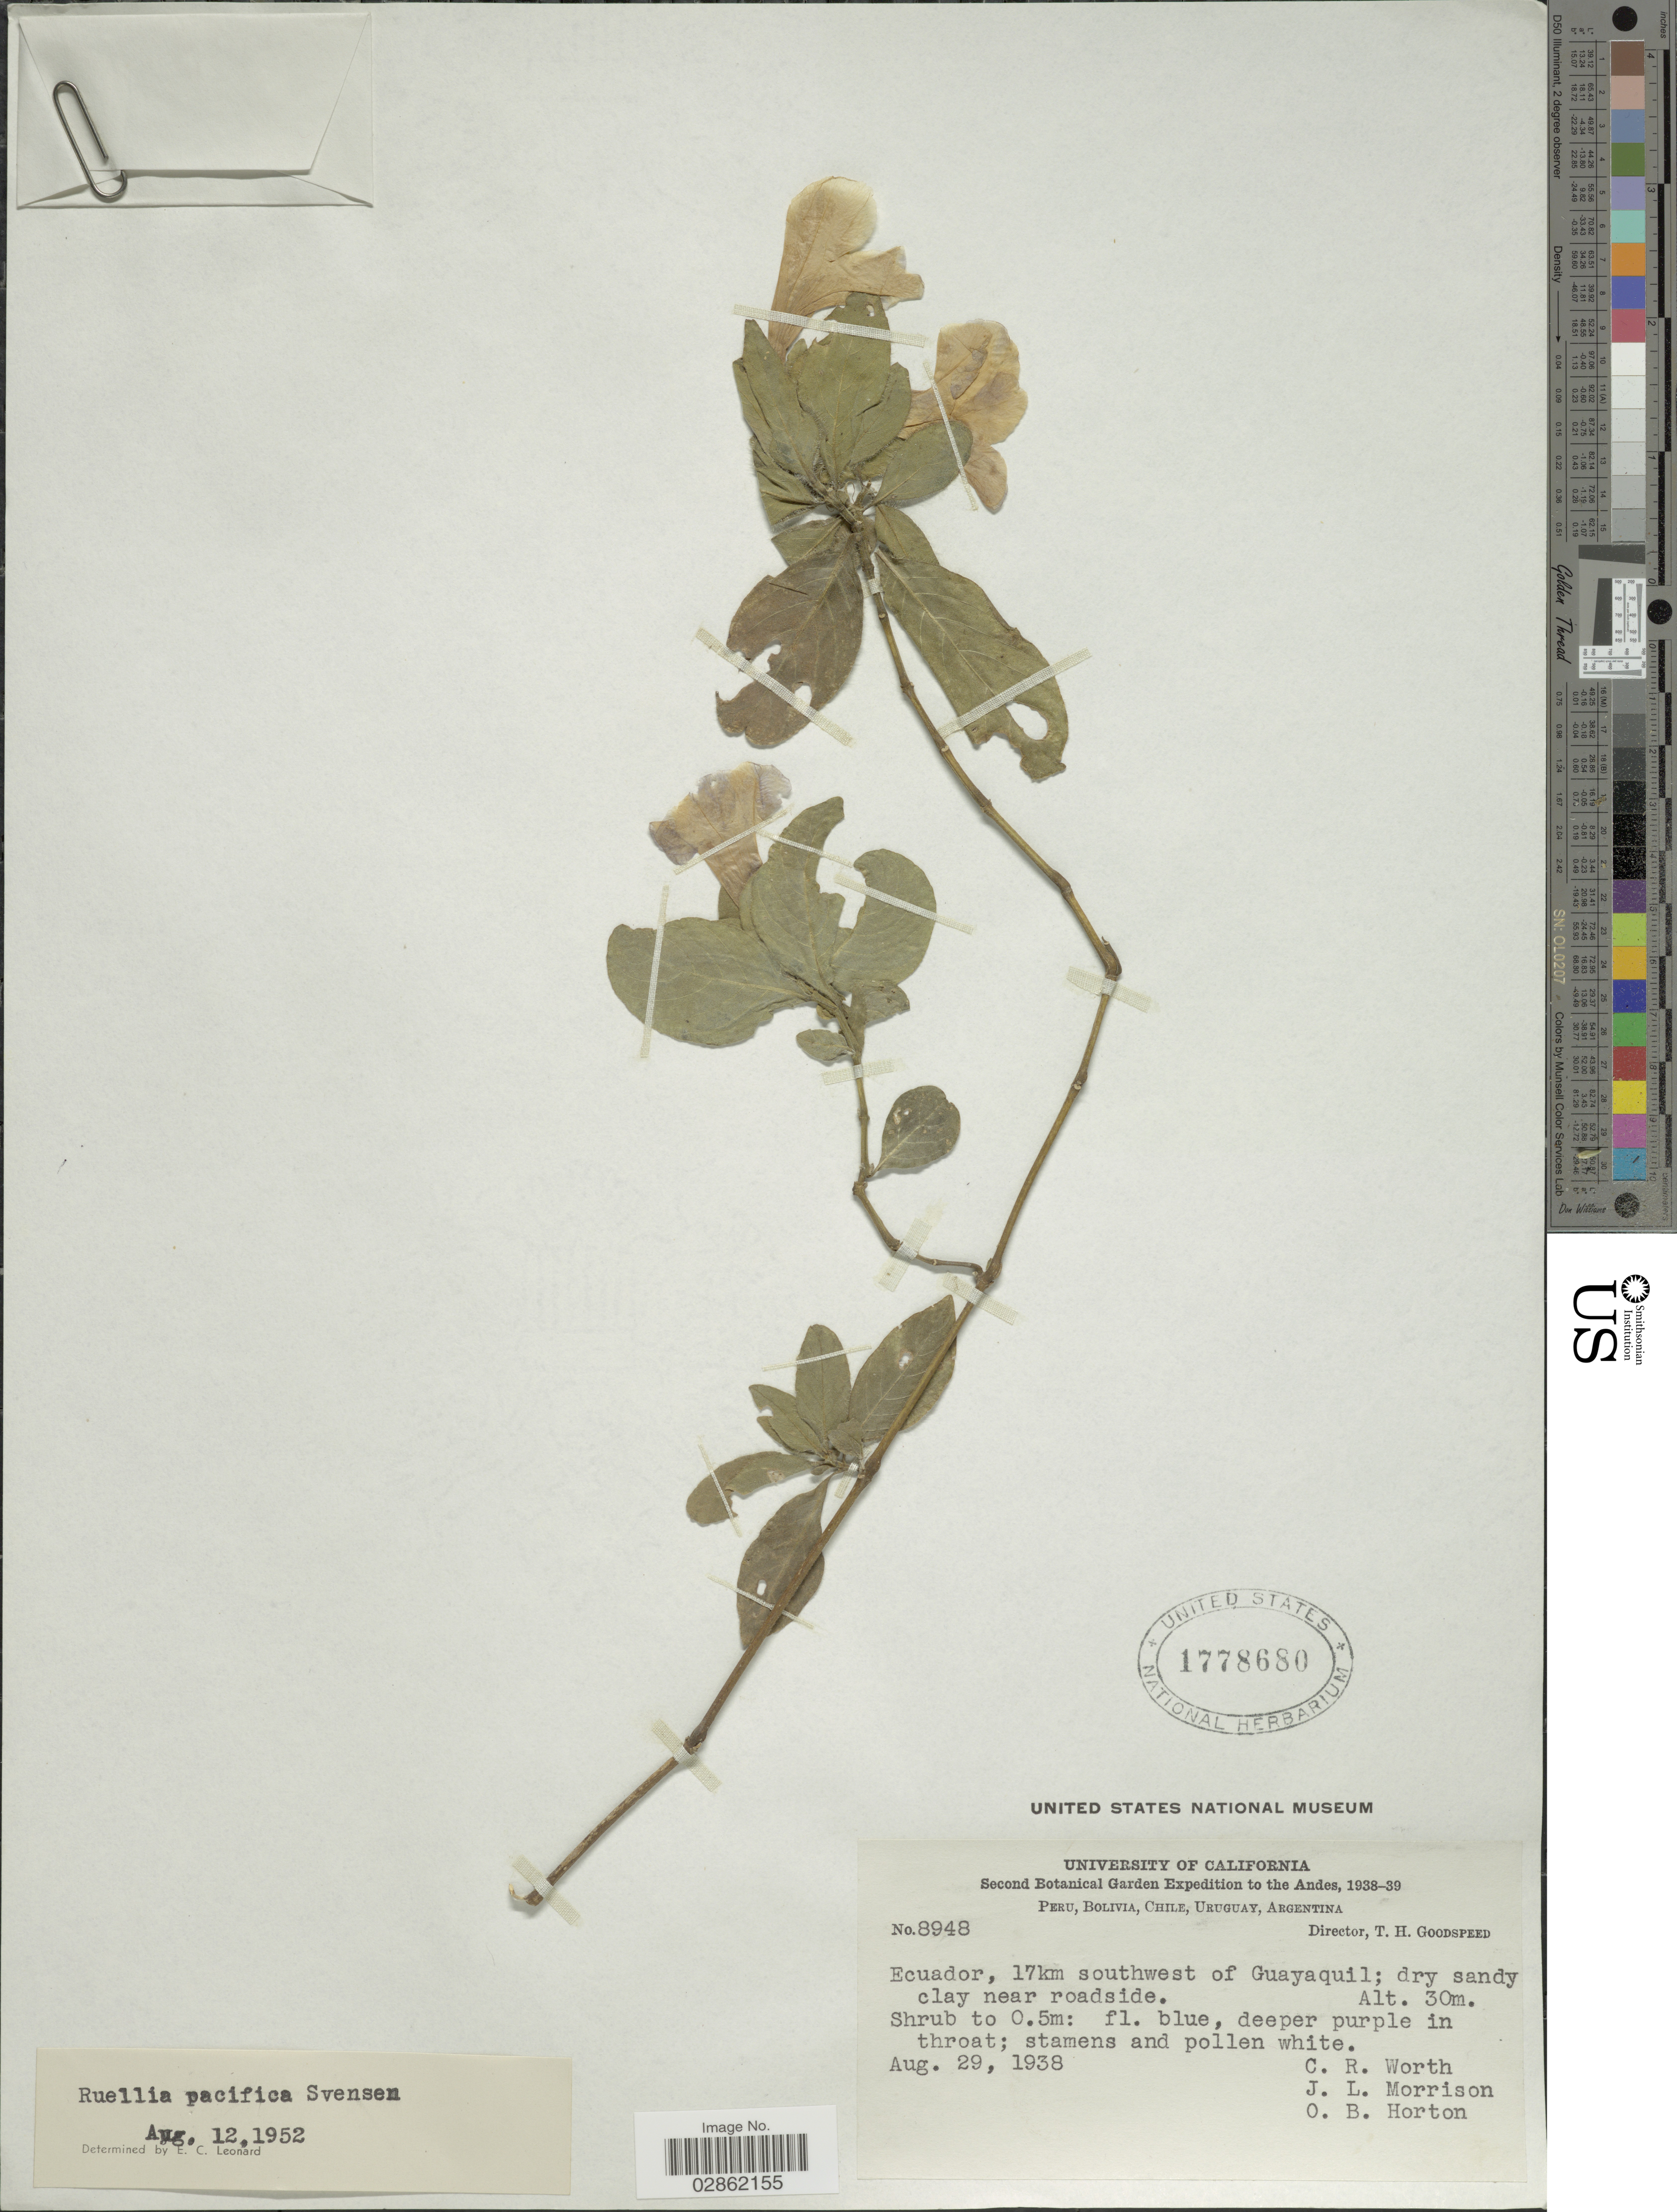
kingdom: Plantae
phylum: Tracheophyta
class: Magnoliopsida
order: Lamiales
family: Acanthaceae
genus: Ruellia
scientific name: Ruellia spectabilis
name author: (Hook.) G. Nicholson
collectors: C. R. Worth, J. Morrison & O. B. Horton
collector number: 8948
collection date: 1938-08-29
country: Ecuador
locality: Andes.17km southwest of Guayaquil, dry sandy clay near roadside.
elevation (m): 30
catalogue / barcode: US 1778680